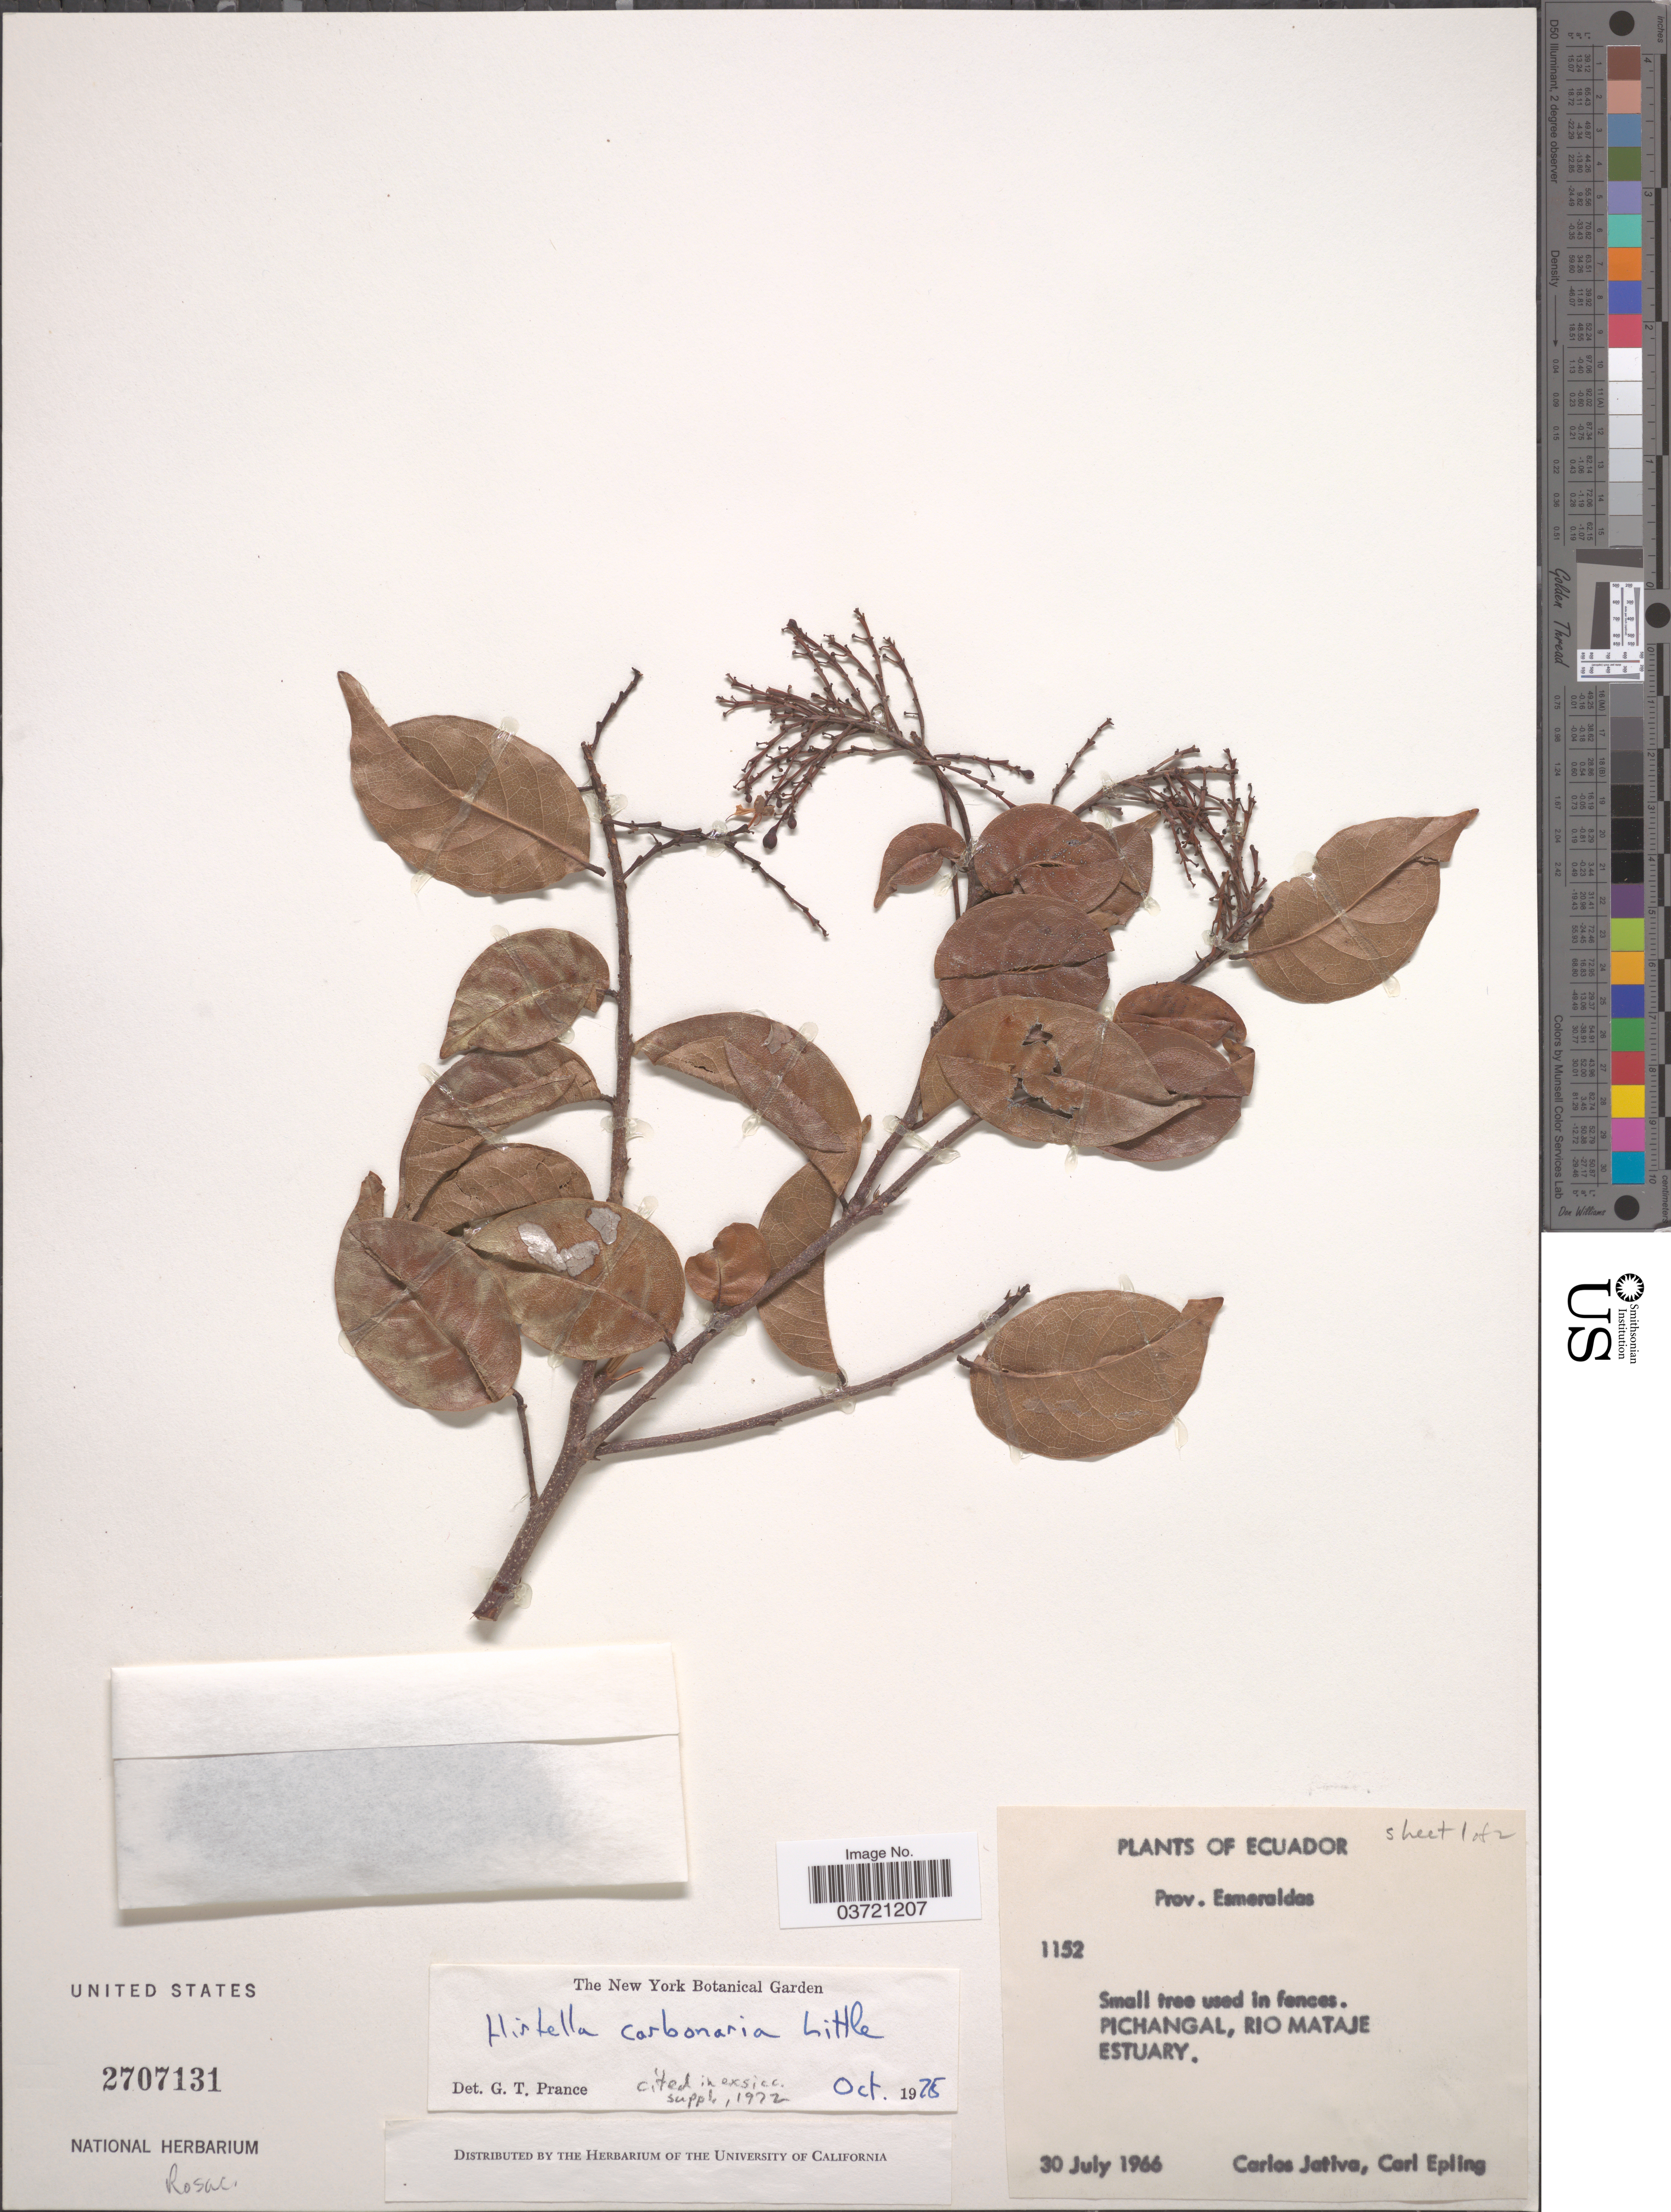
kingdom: Plantae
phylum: Tracheophyta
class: Magnoliopsida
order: Malpighiales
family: Chrysobalanaceae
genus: Hirtella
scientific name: Hirtella carbonaria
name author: Little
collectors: C. D. Játiva & C. C. Epling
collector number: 1152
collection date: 1966-07-30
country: Ecuador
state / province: Esmeraldas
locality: Pichangal, Rio Mataje Estuary.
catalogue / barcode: US 2707131